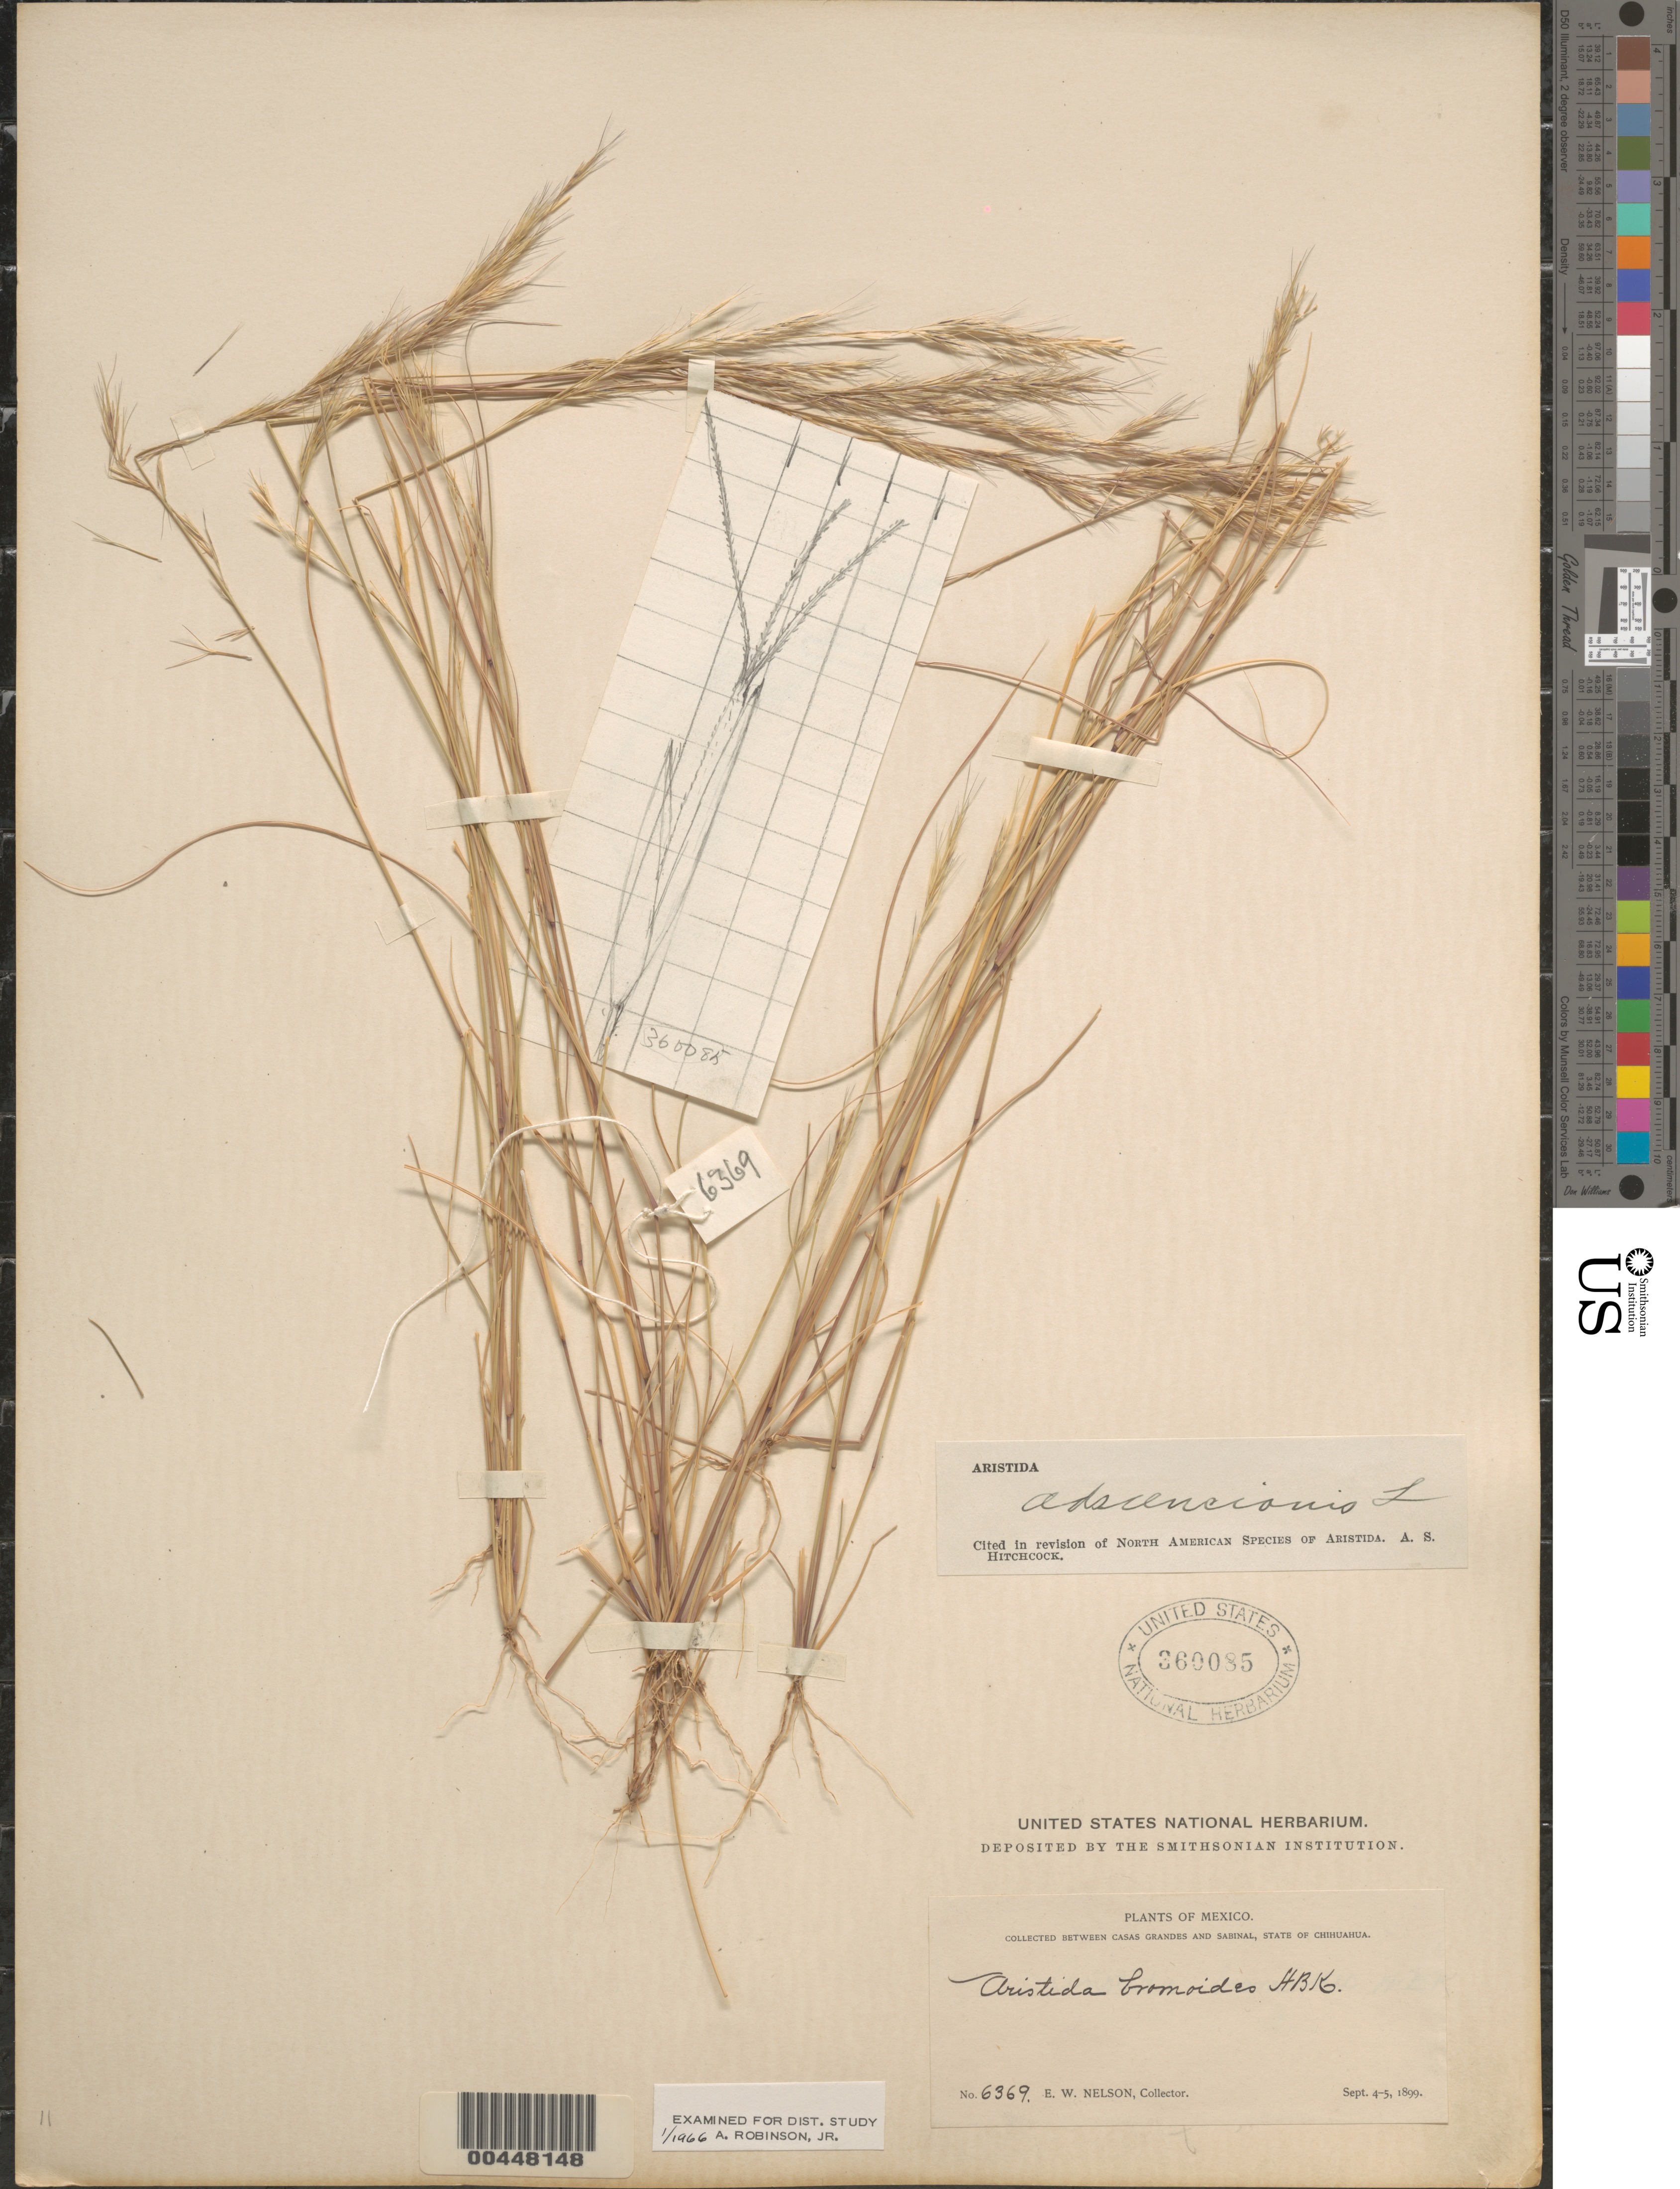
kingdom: Plantae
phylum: Tracheophyta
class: Liliopsida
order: Poales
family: Poaceae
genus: Aristida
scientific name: Aristida adscensionis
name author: L.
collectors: E. W. Nelson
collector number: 6369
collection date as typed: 4 Sep 1899 to 5 Sep 1899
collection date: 1899-09-04/1899-09-05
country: Mexico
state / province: Chihuahua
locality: Between Casas Grandes and Sabinal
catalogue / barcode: US 360085